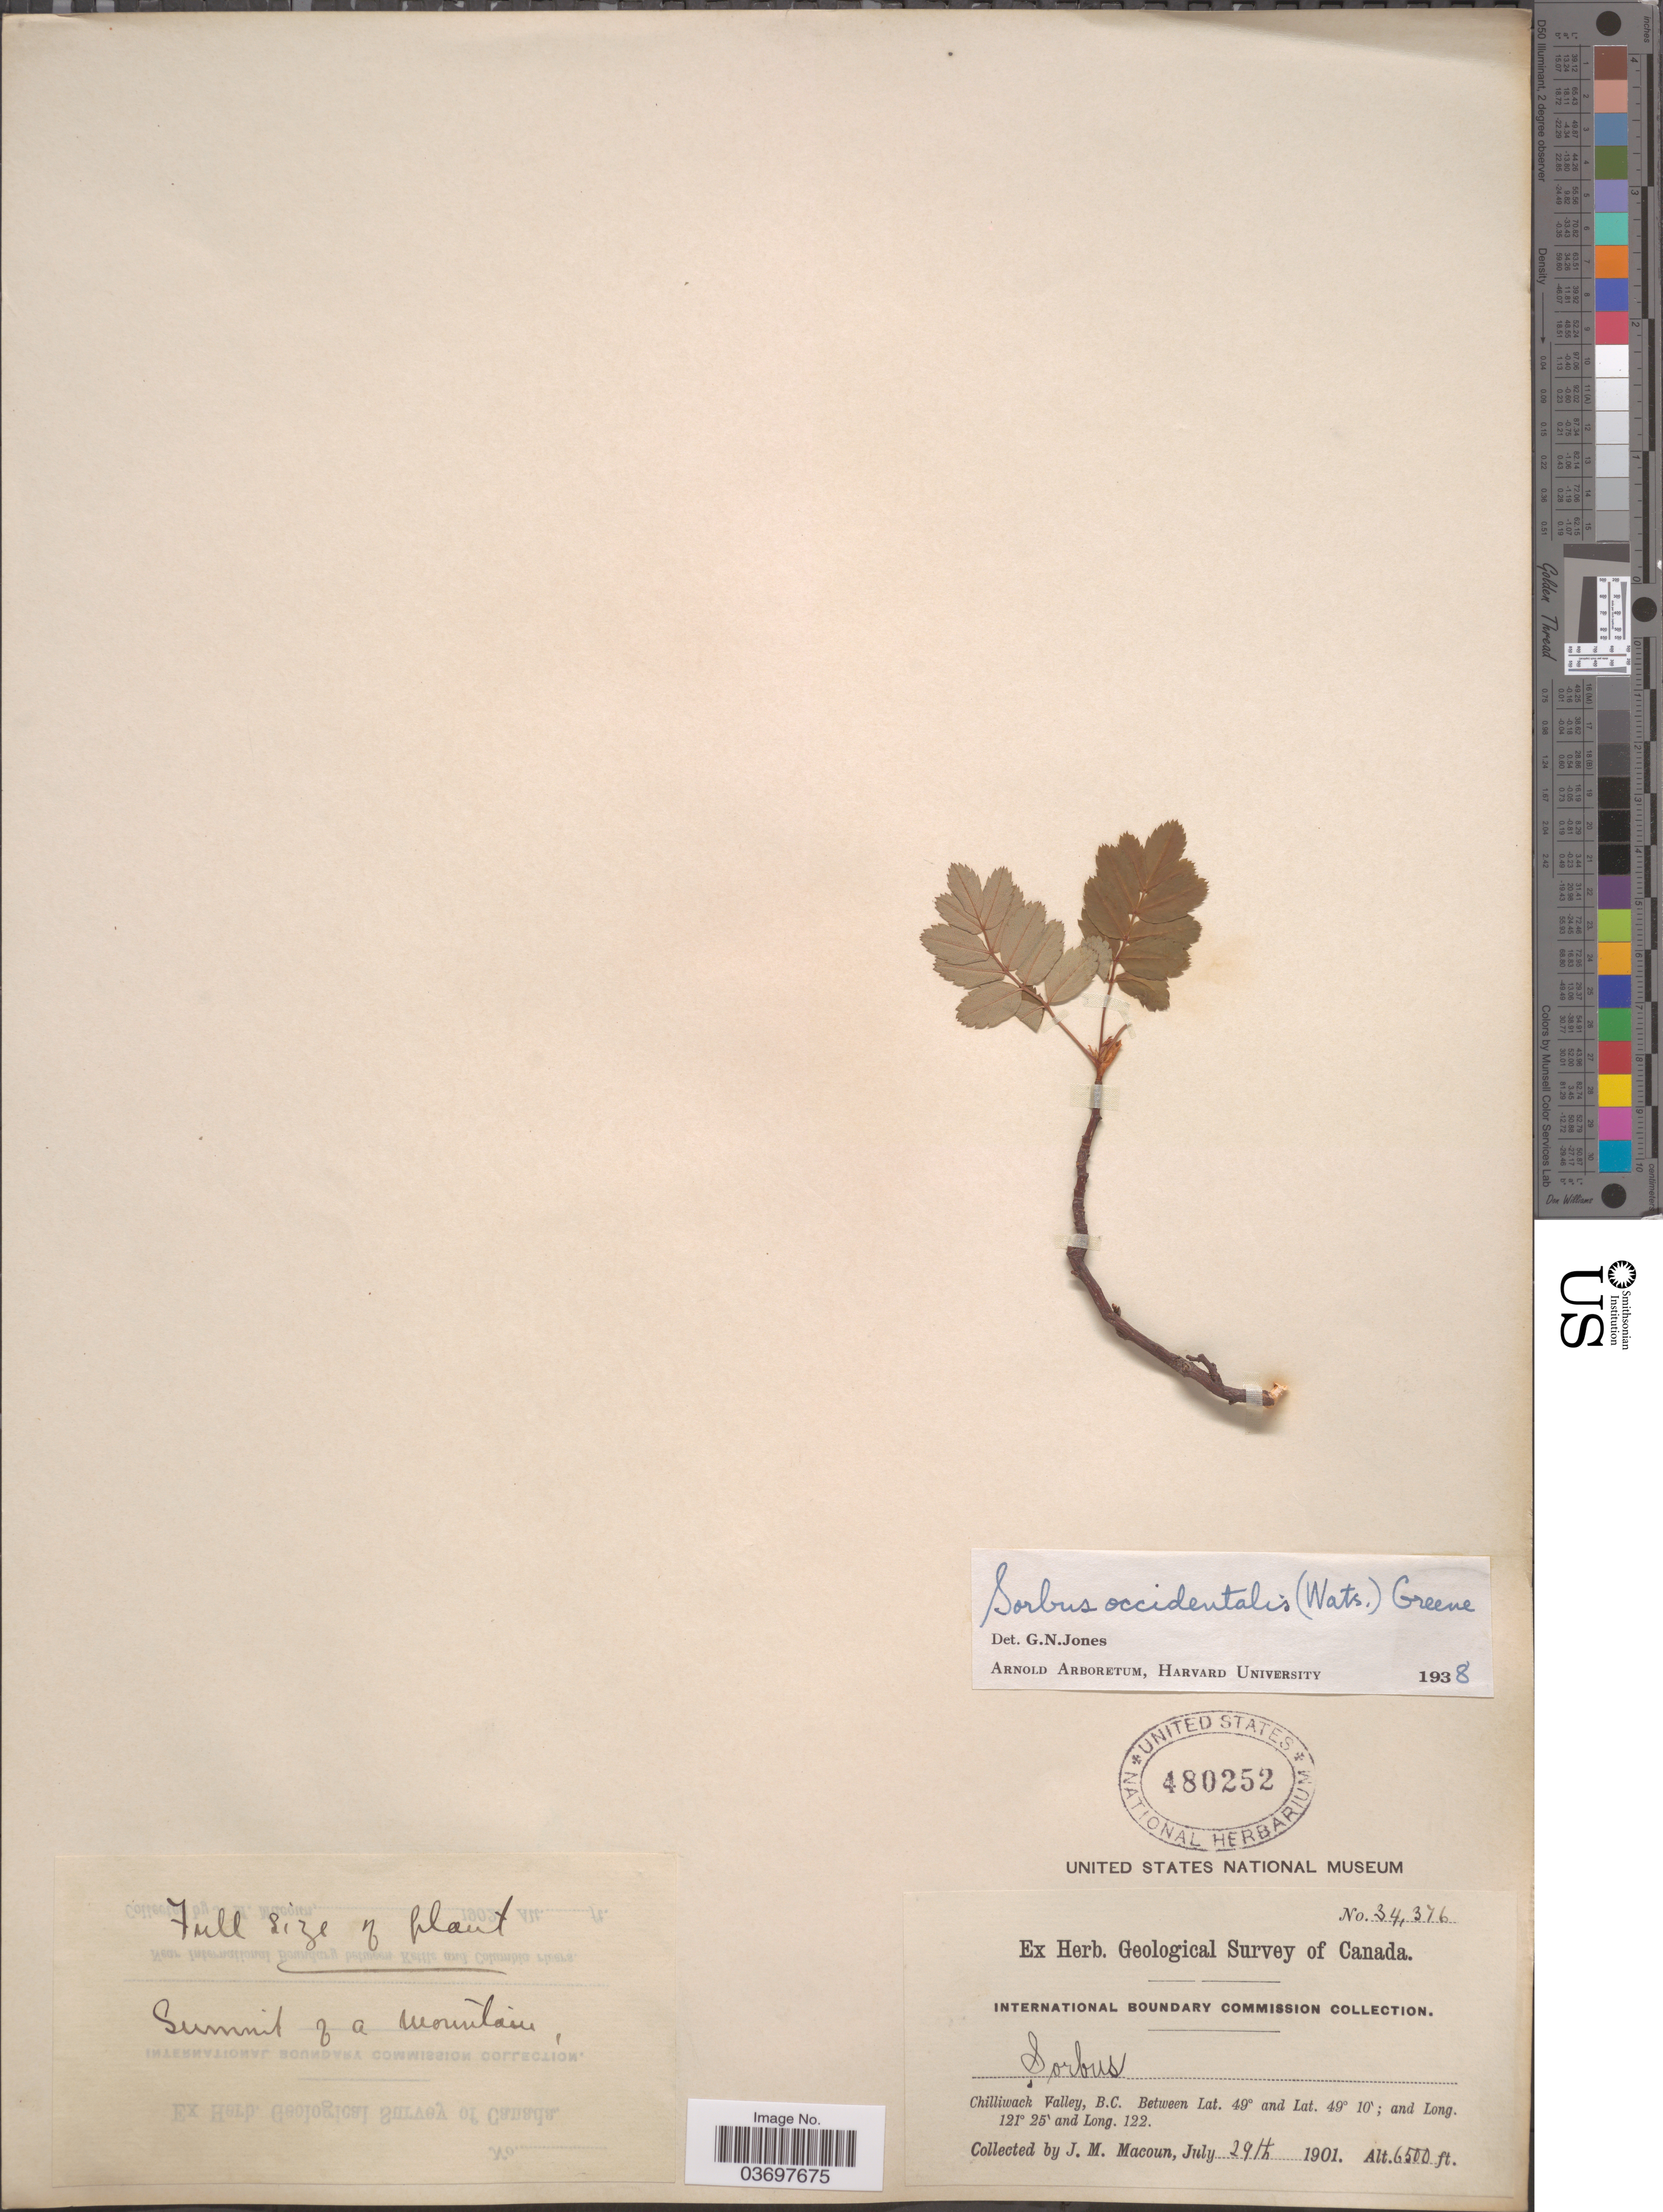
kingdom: Plantae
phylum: Tracheophyta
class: Magnoliopsida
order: Rosales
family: Rosaceae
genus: Sorbus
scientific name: Sorbus pumila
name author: Raf.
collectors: J. M. Macoun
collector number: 34376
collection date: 1901-07-29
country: Canada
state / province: British Columbia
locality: Chilliwack Valley.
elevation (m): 1981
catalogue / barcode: US 480252